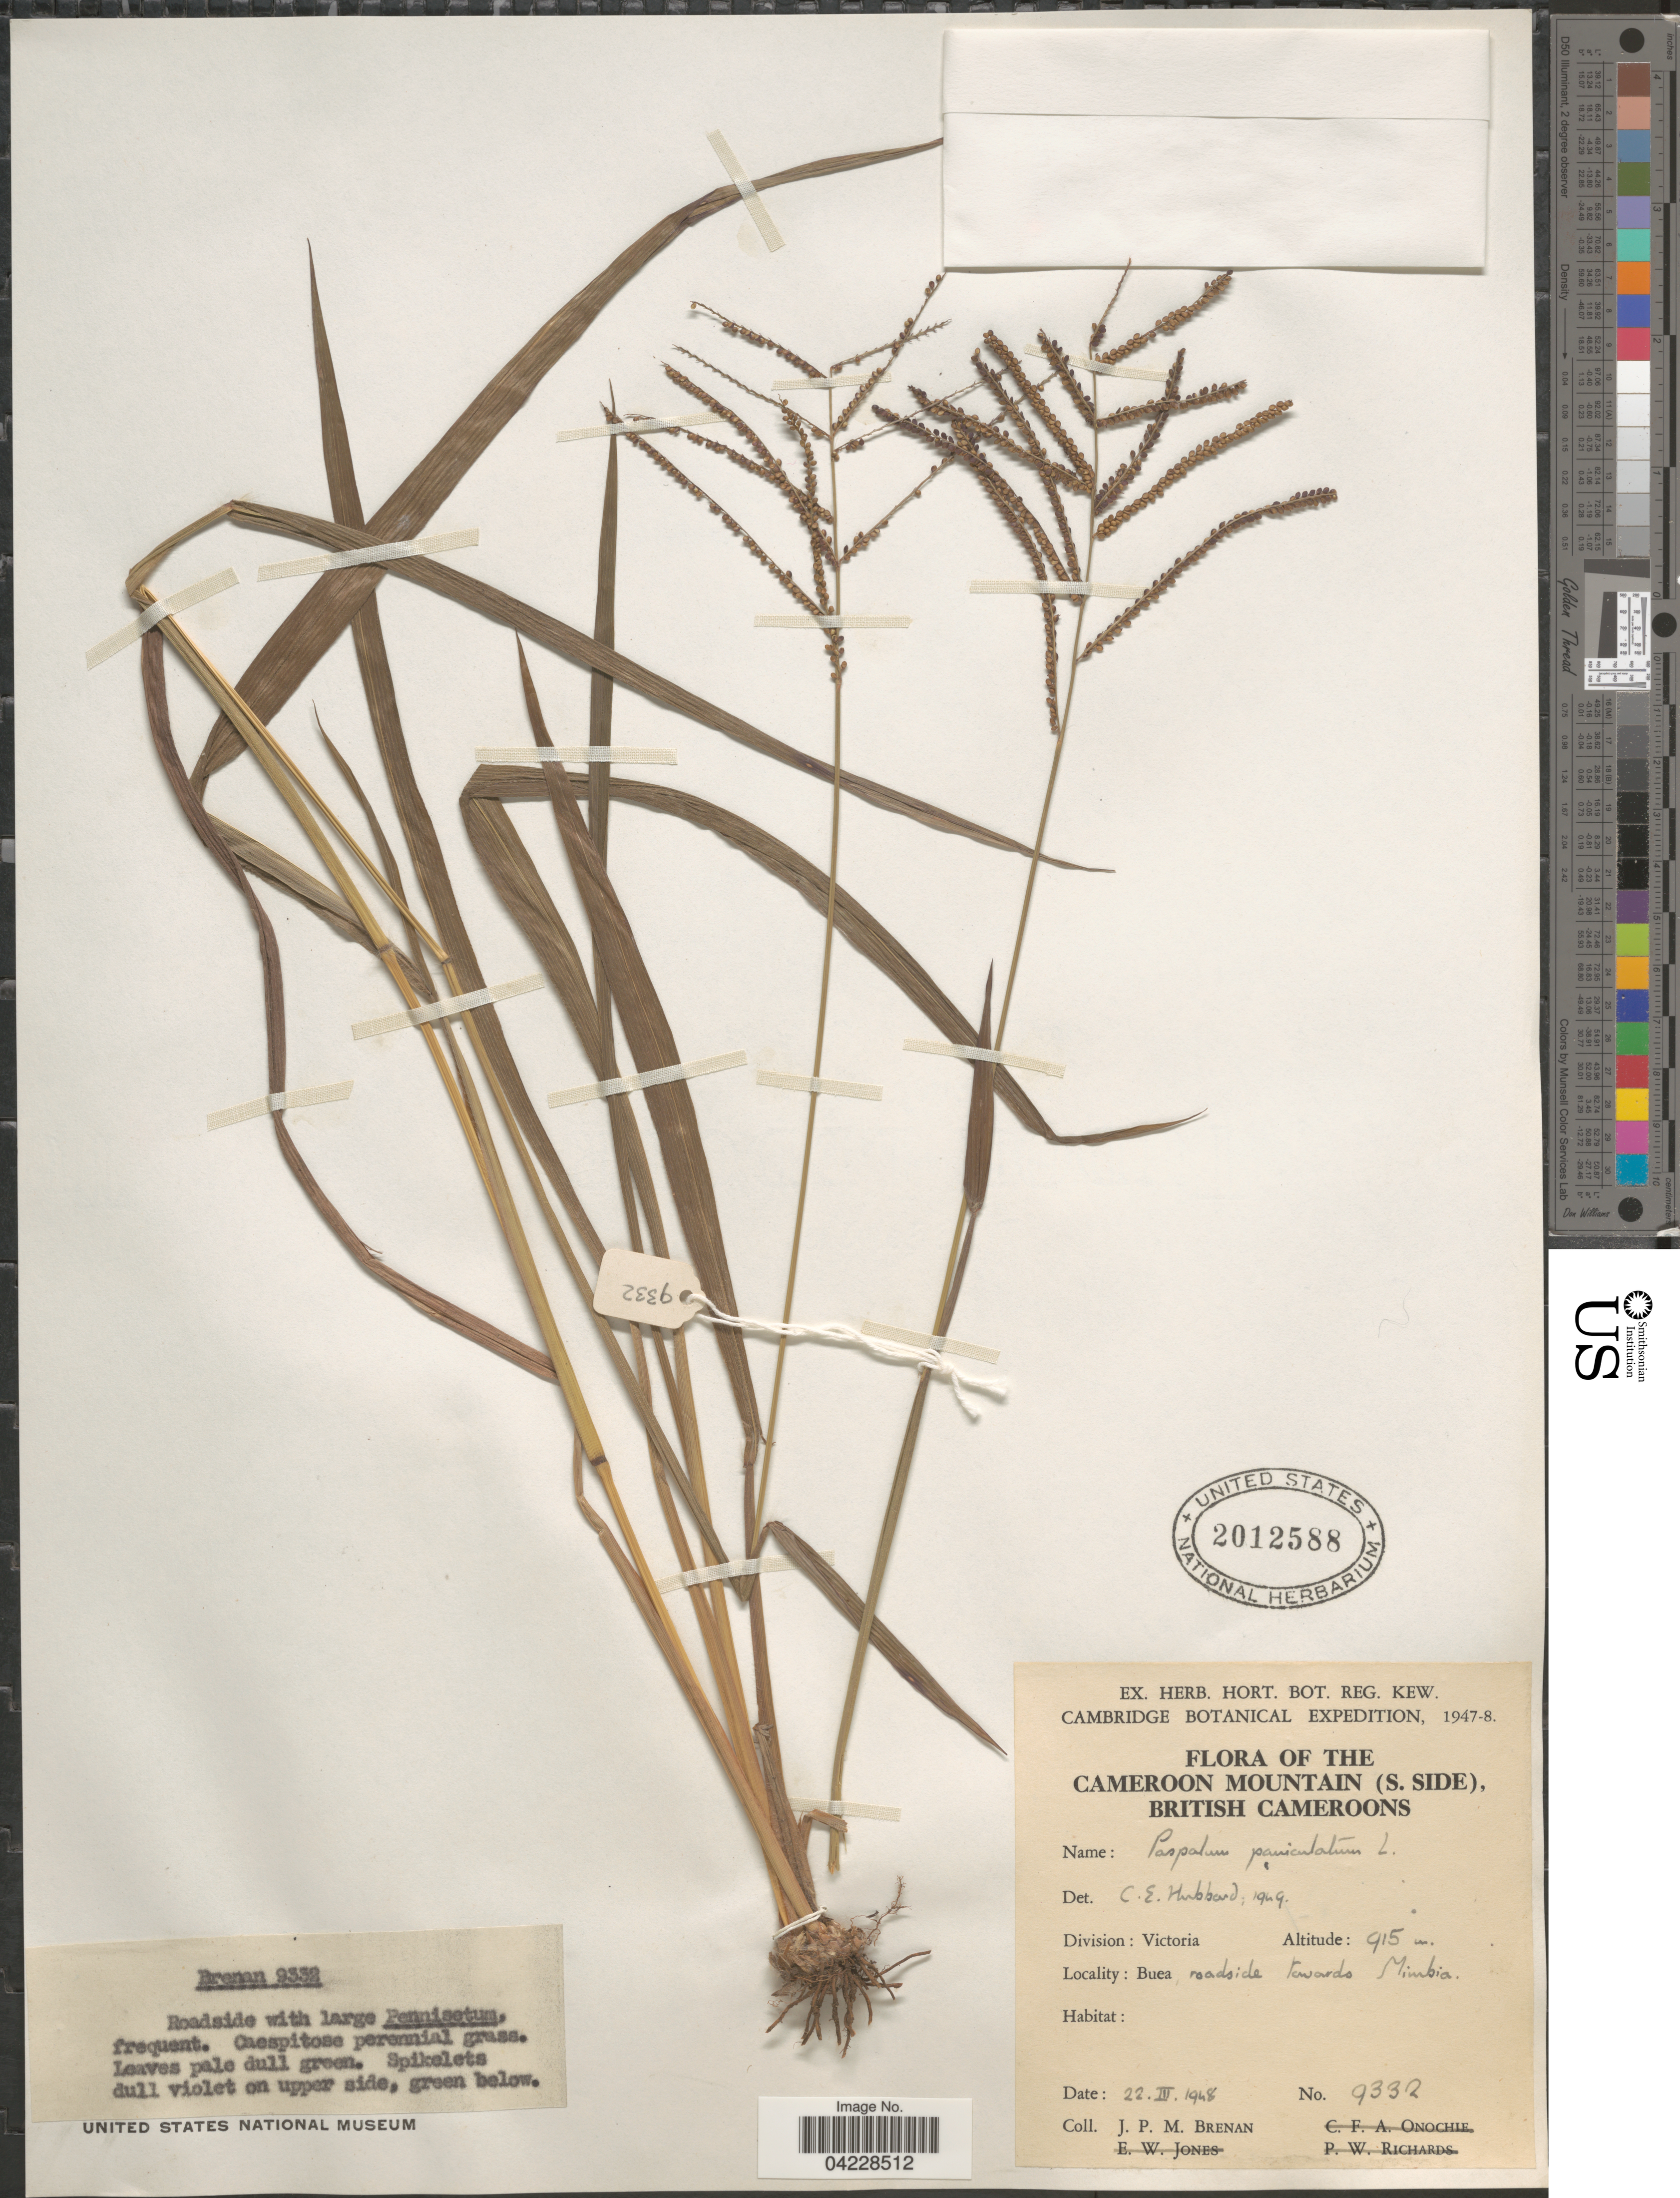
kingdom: Plantae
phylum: Tracheophyta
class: Liliopsida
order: Poales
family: Poaceae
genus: Paspalum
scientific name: Paspalum paniculatum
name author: L.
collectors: J. Brenan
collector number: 9332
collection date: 1948-03-22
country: Cameroon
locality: Cambridge Botanical Expedition, 1947-8. The Cameroon Mountain (S. side), British Cameroons. Division: Victoria. Buea, roadside towards Mimbia.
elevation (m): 915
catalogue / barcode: US 2012588